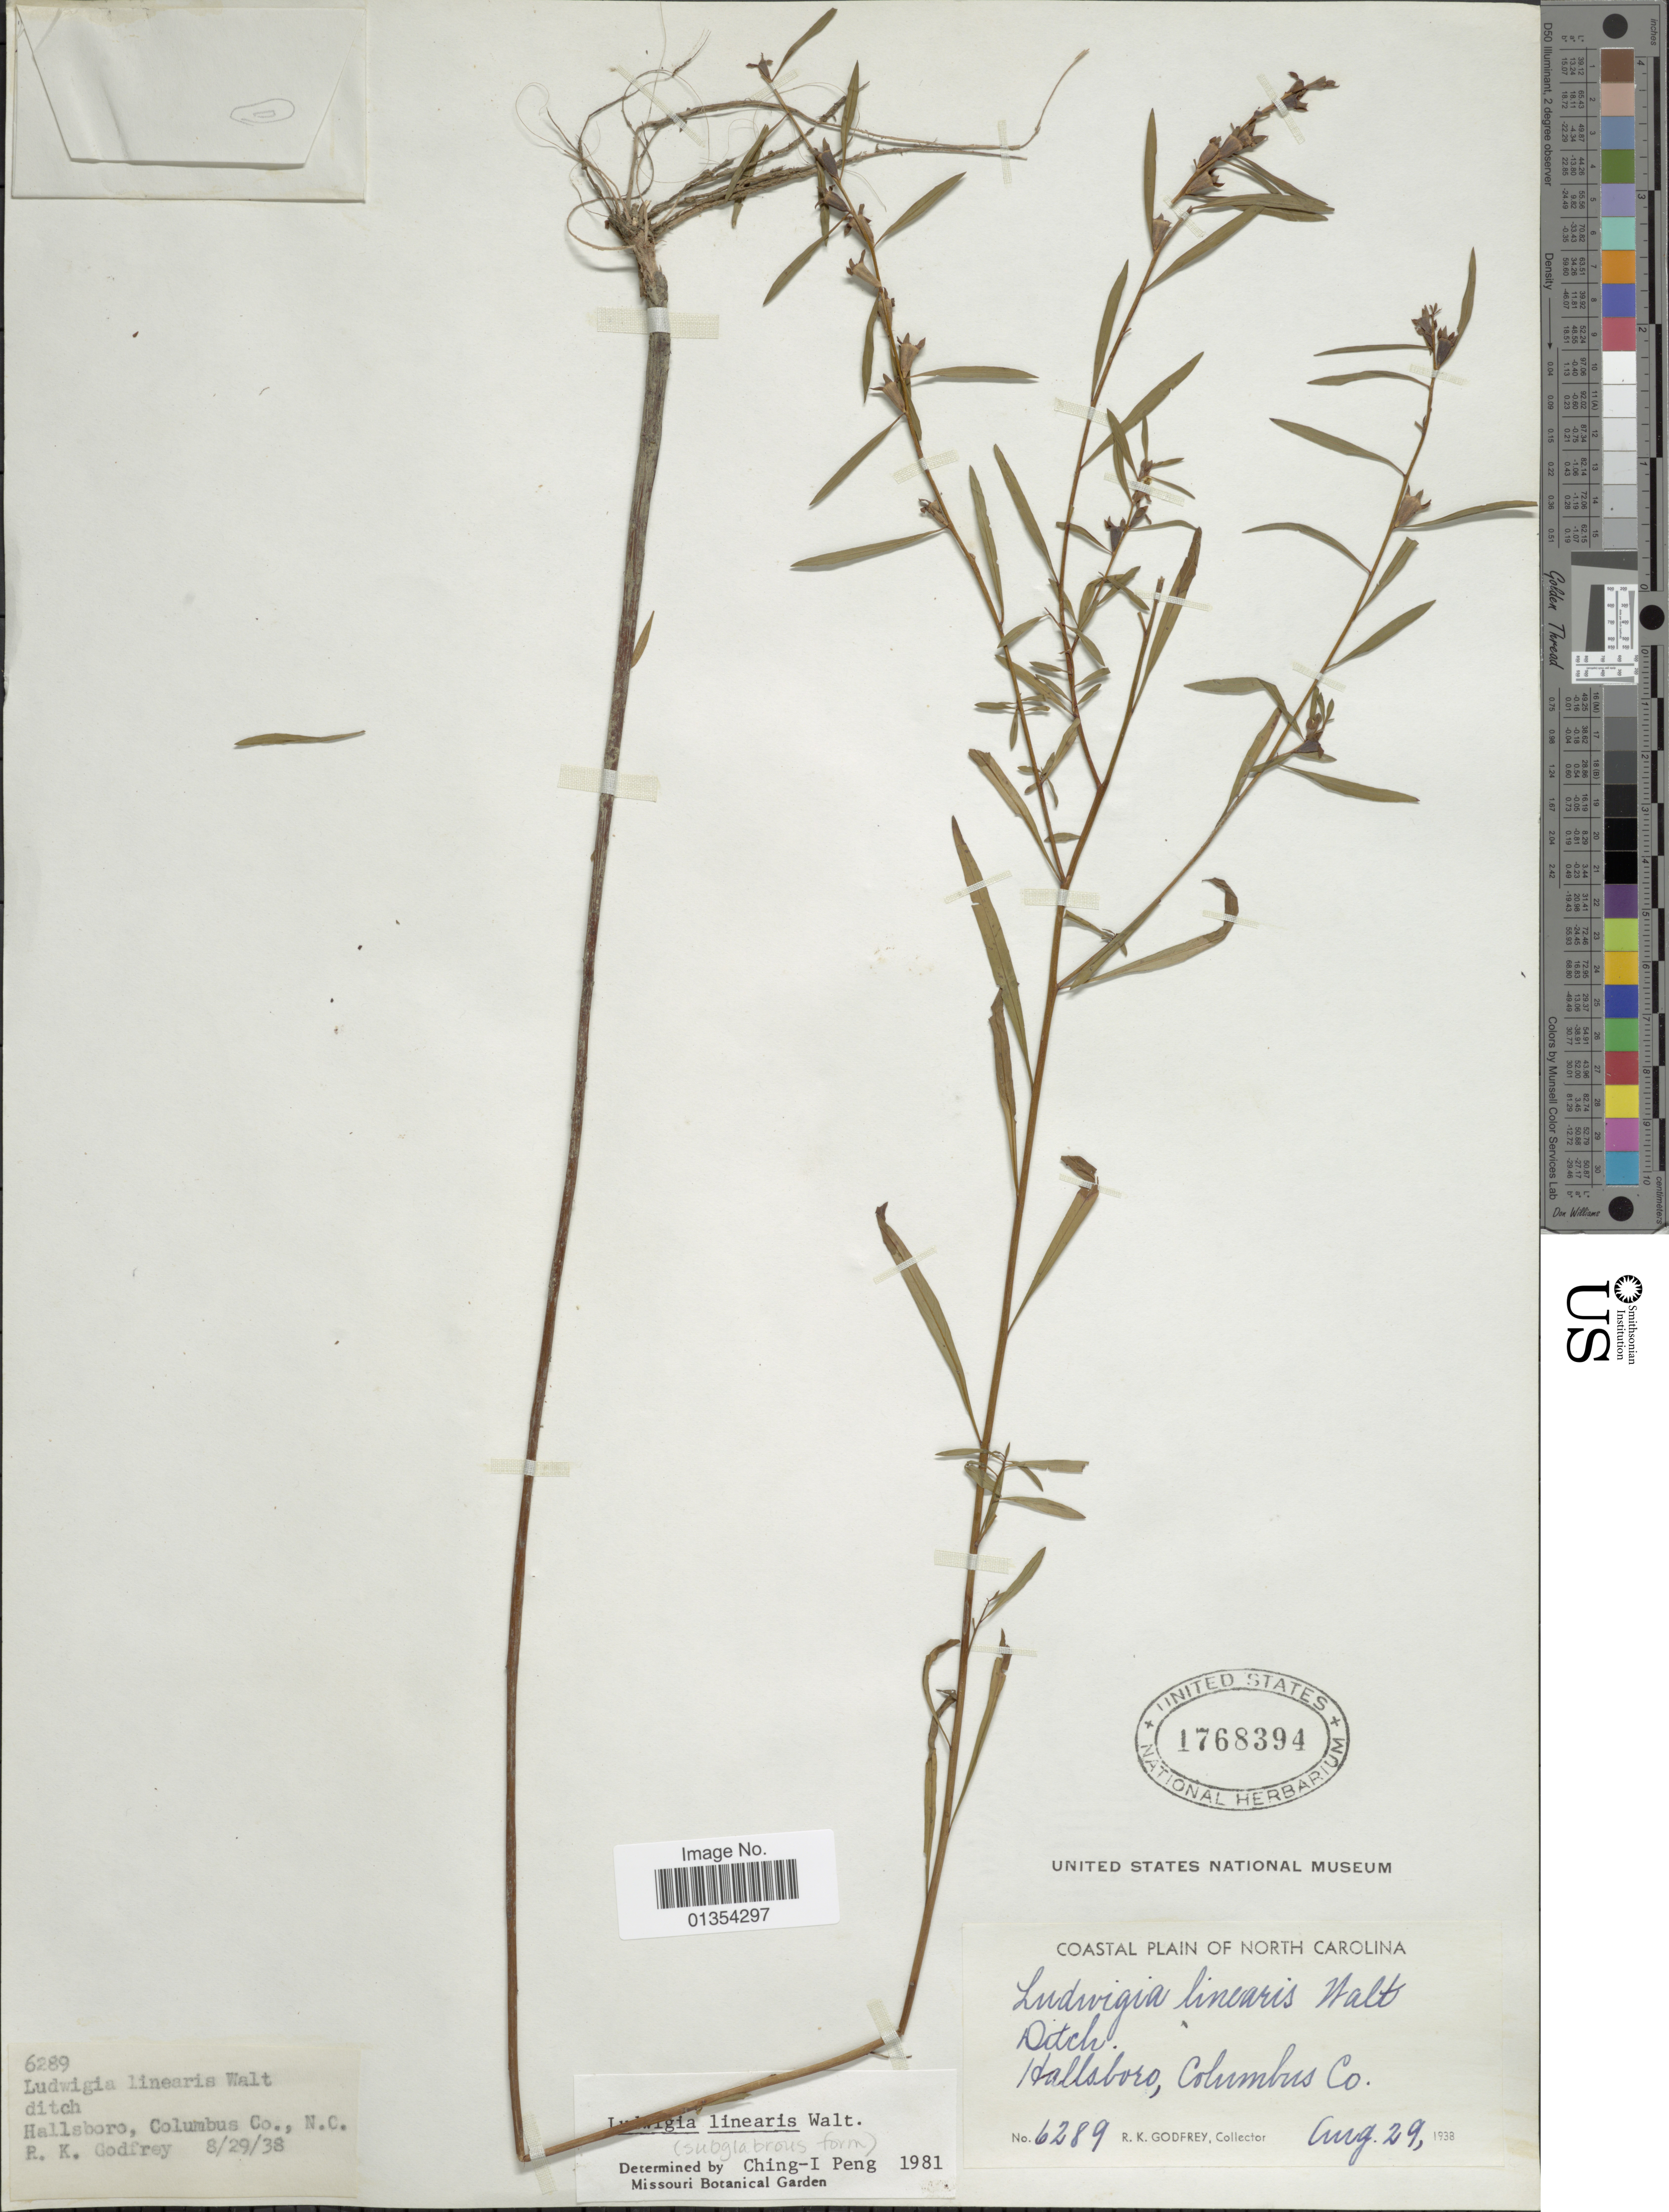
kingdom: Plantae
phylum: Tracheophyta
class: Magnoliopsida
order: Myrtales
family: Onagraceae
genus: Ludwigia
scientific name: Ludwigia linearis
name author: Walter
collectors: R. K. Godfrey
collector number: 6289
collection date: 1938-08-29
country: United States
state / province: North Carolina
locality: Hallsboro, Columbus Co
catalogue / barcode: US 1768394